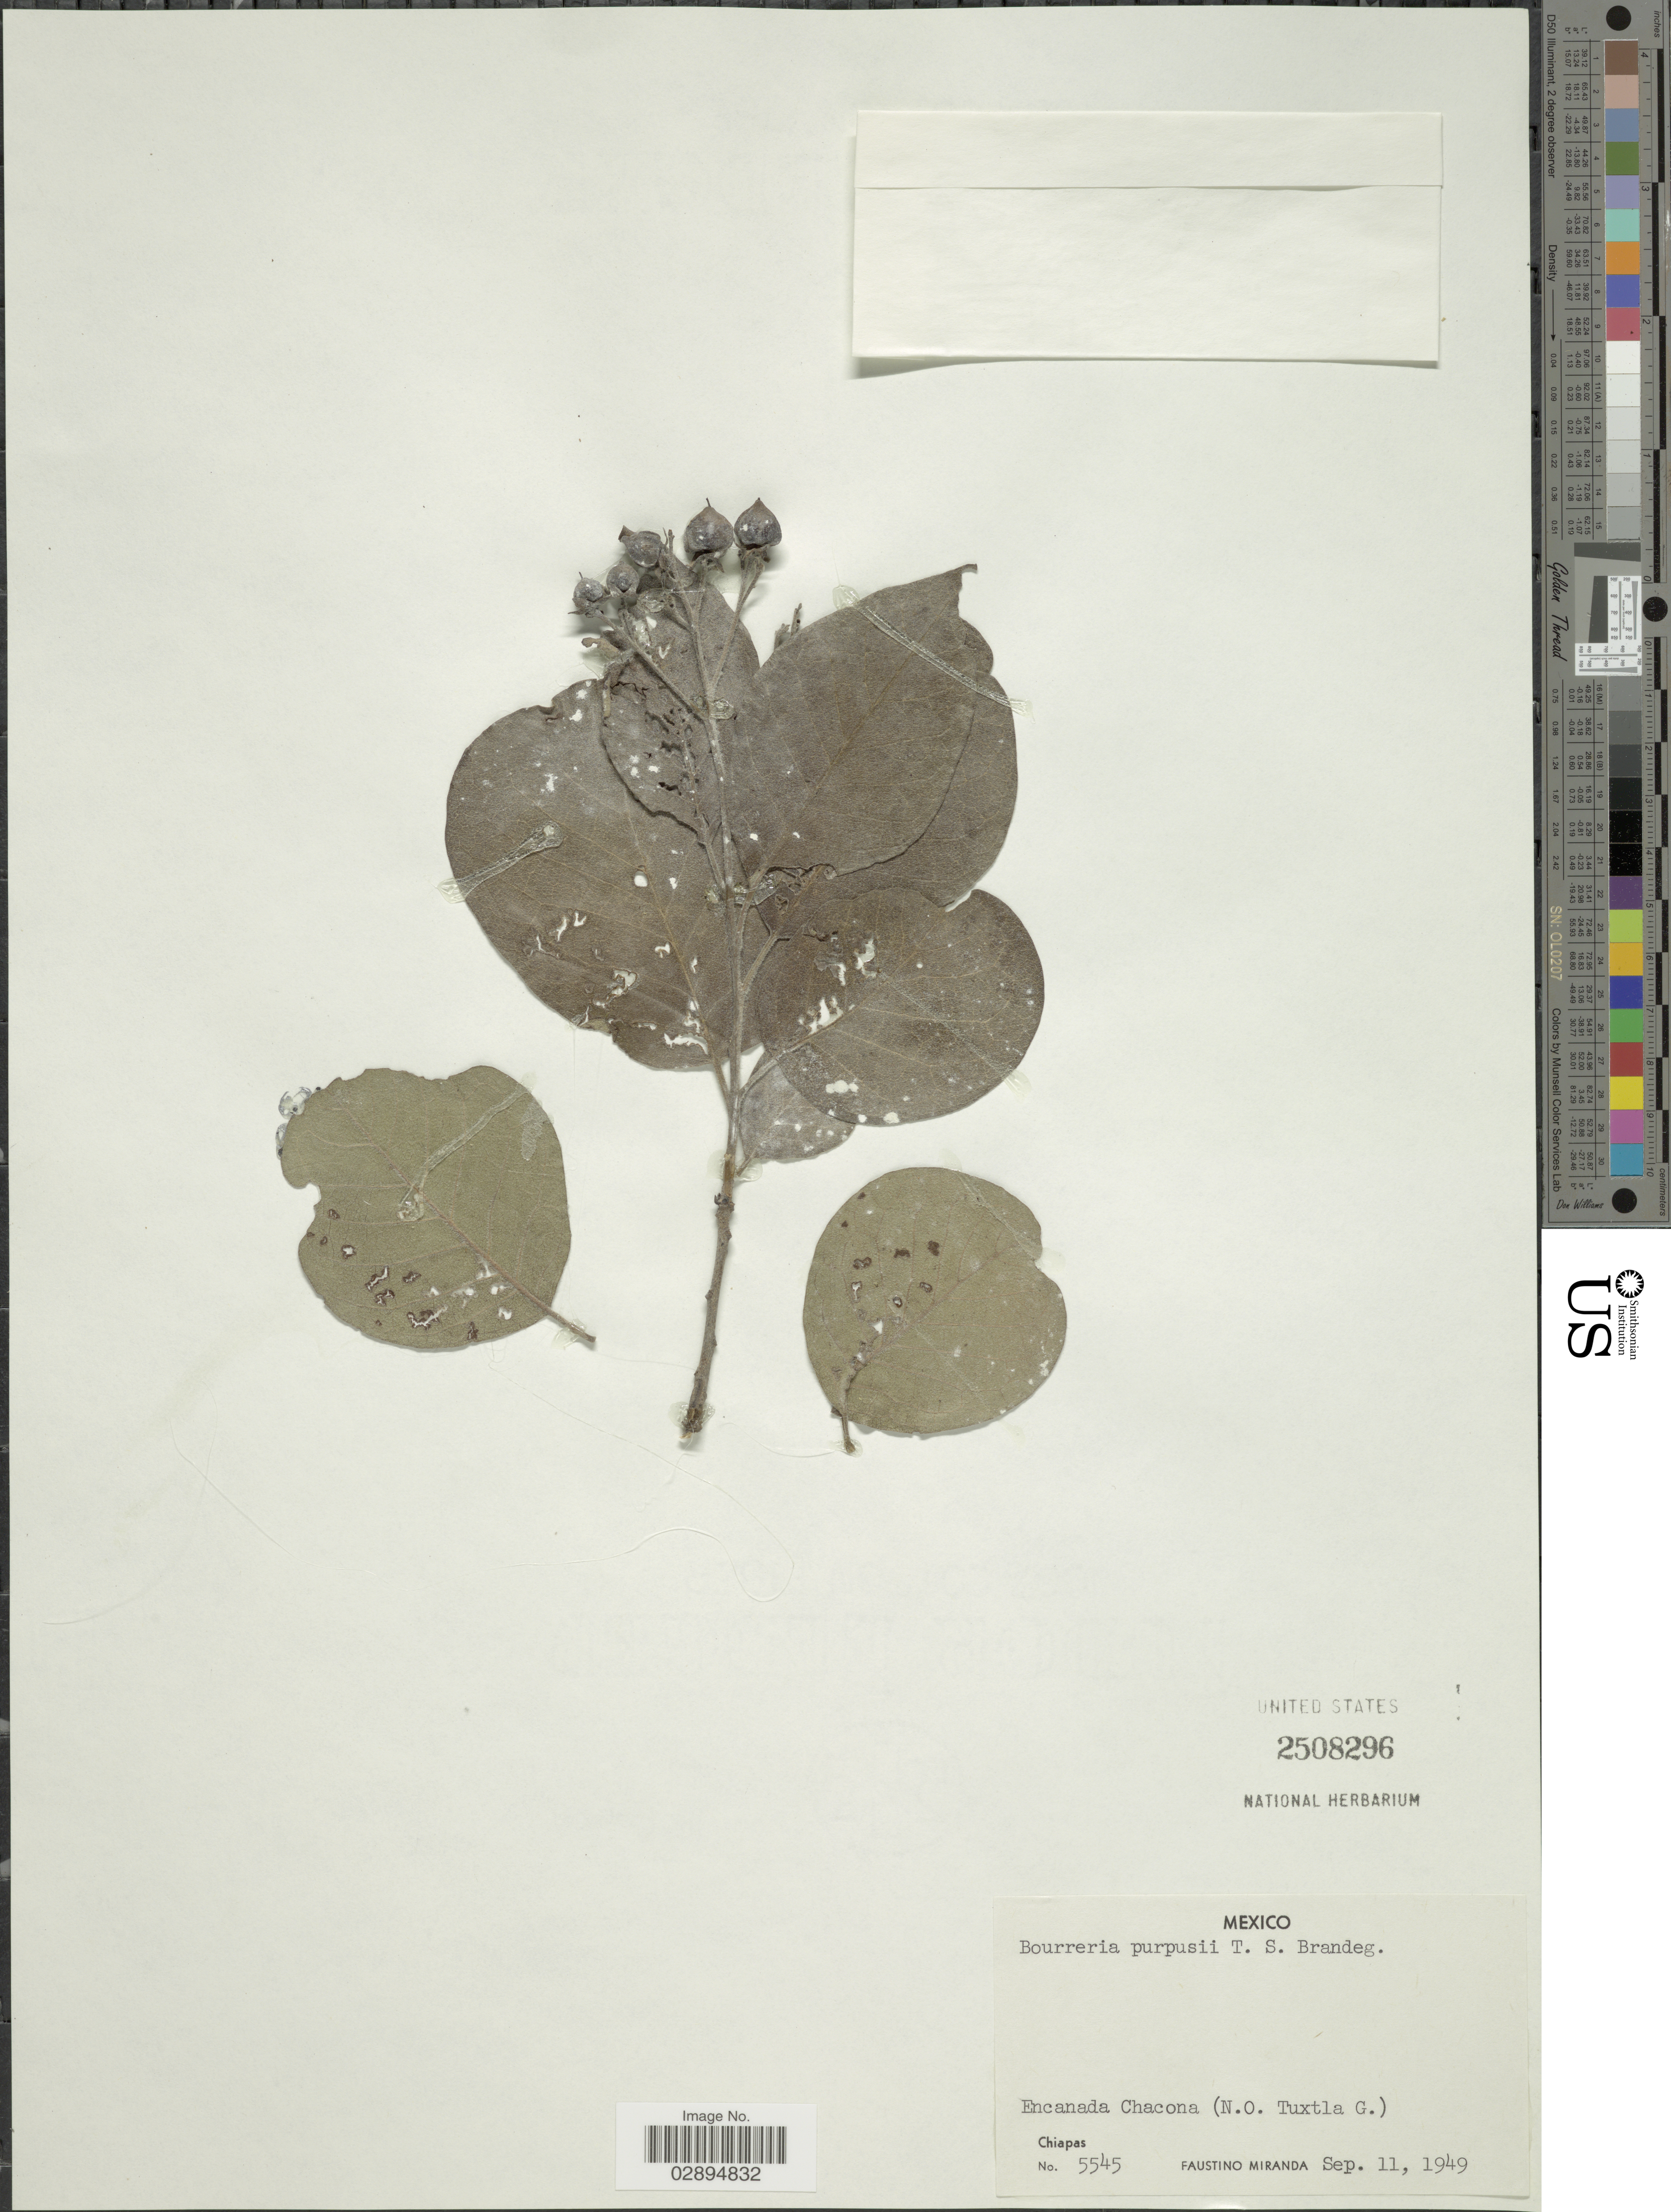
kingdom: Plantae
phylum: Tracheophyta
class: Magnoliopsida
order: Boraginales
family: Ehretiaceae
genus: Bourreria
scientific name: Bourreria purpusii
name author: Brandegee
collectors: F. Miranda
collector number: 5545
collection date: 1949-09-11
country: Mexico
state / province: Chiapas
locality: Encanada Chacona (N.O. Tuxtla G.).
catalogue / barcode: US 2508296